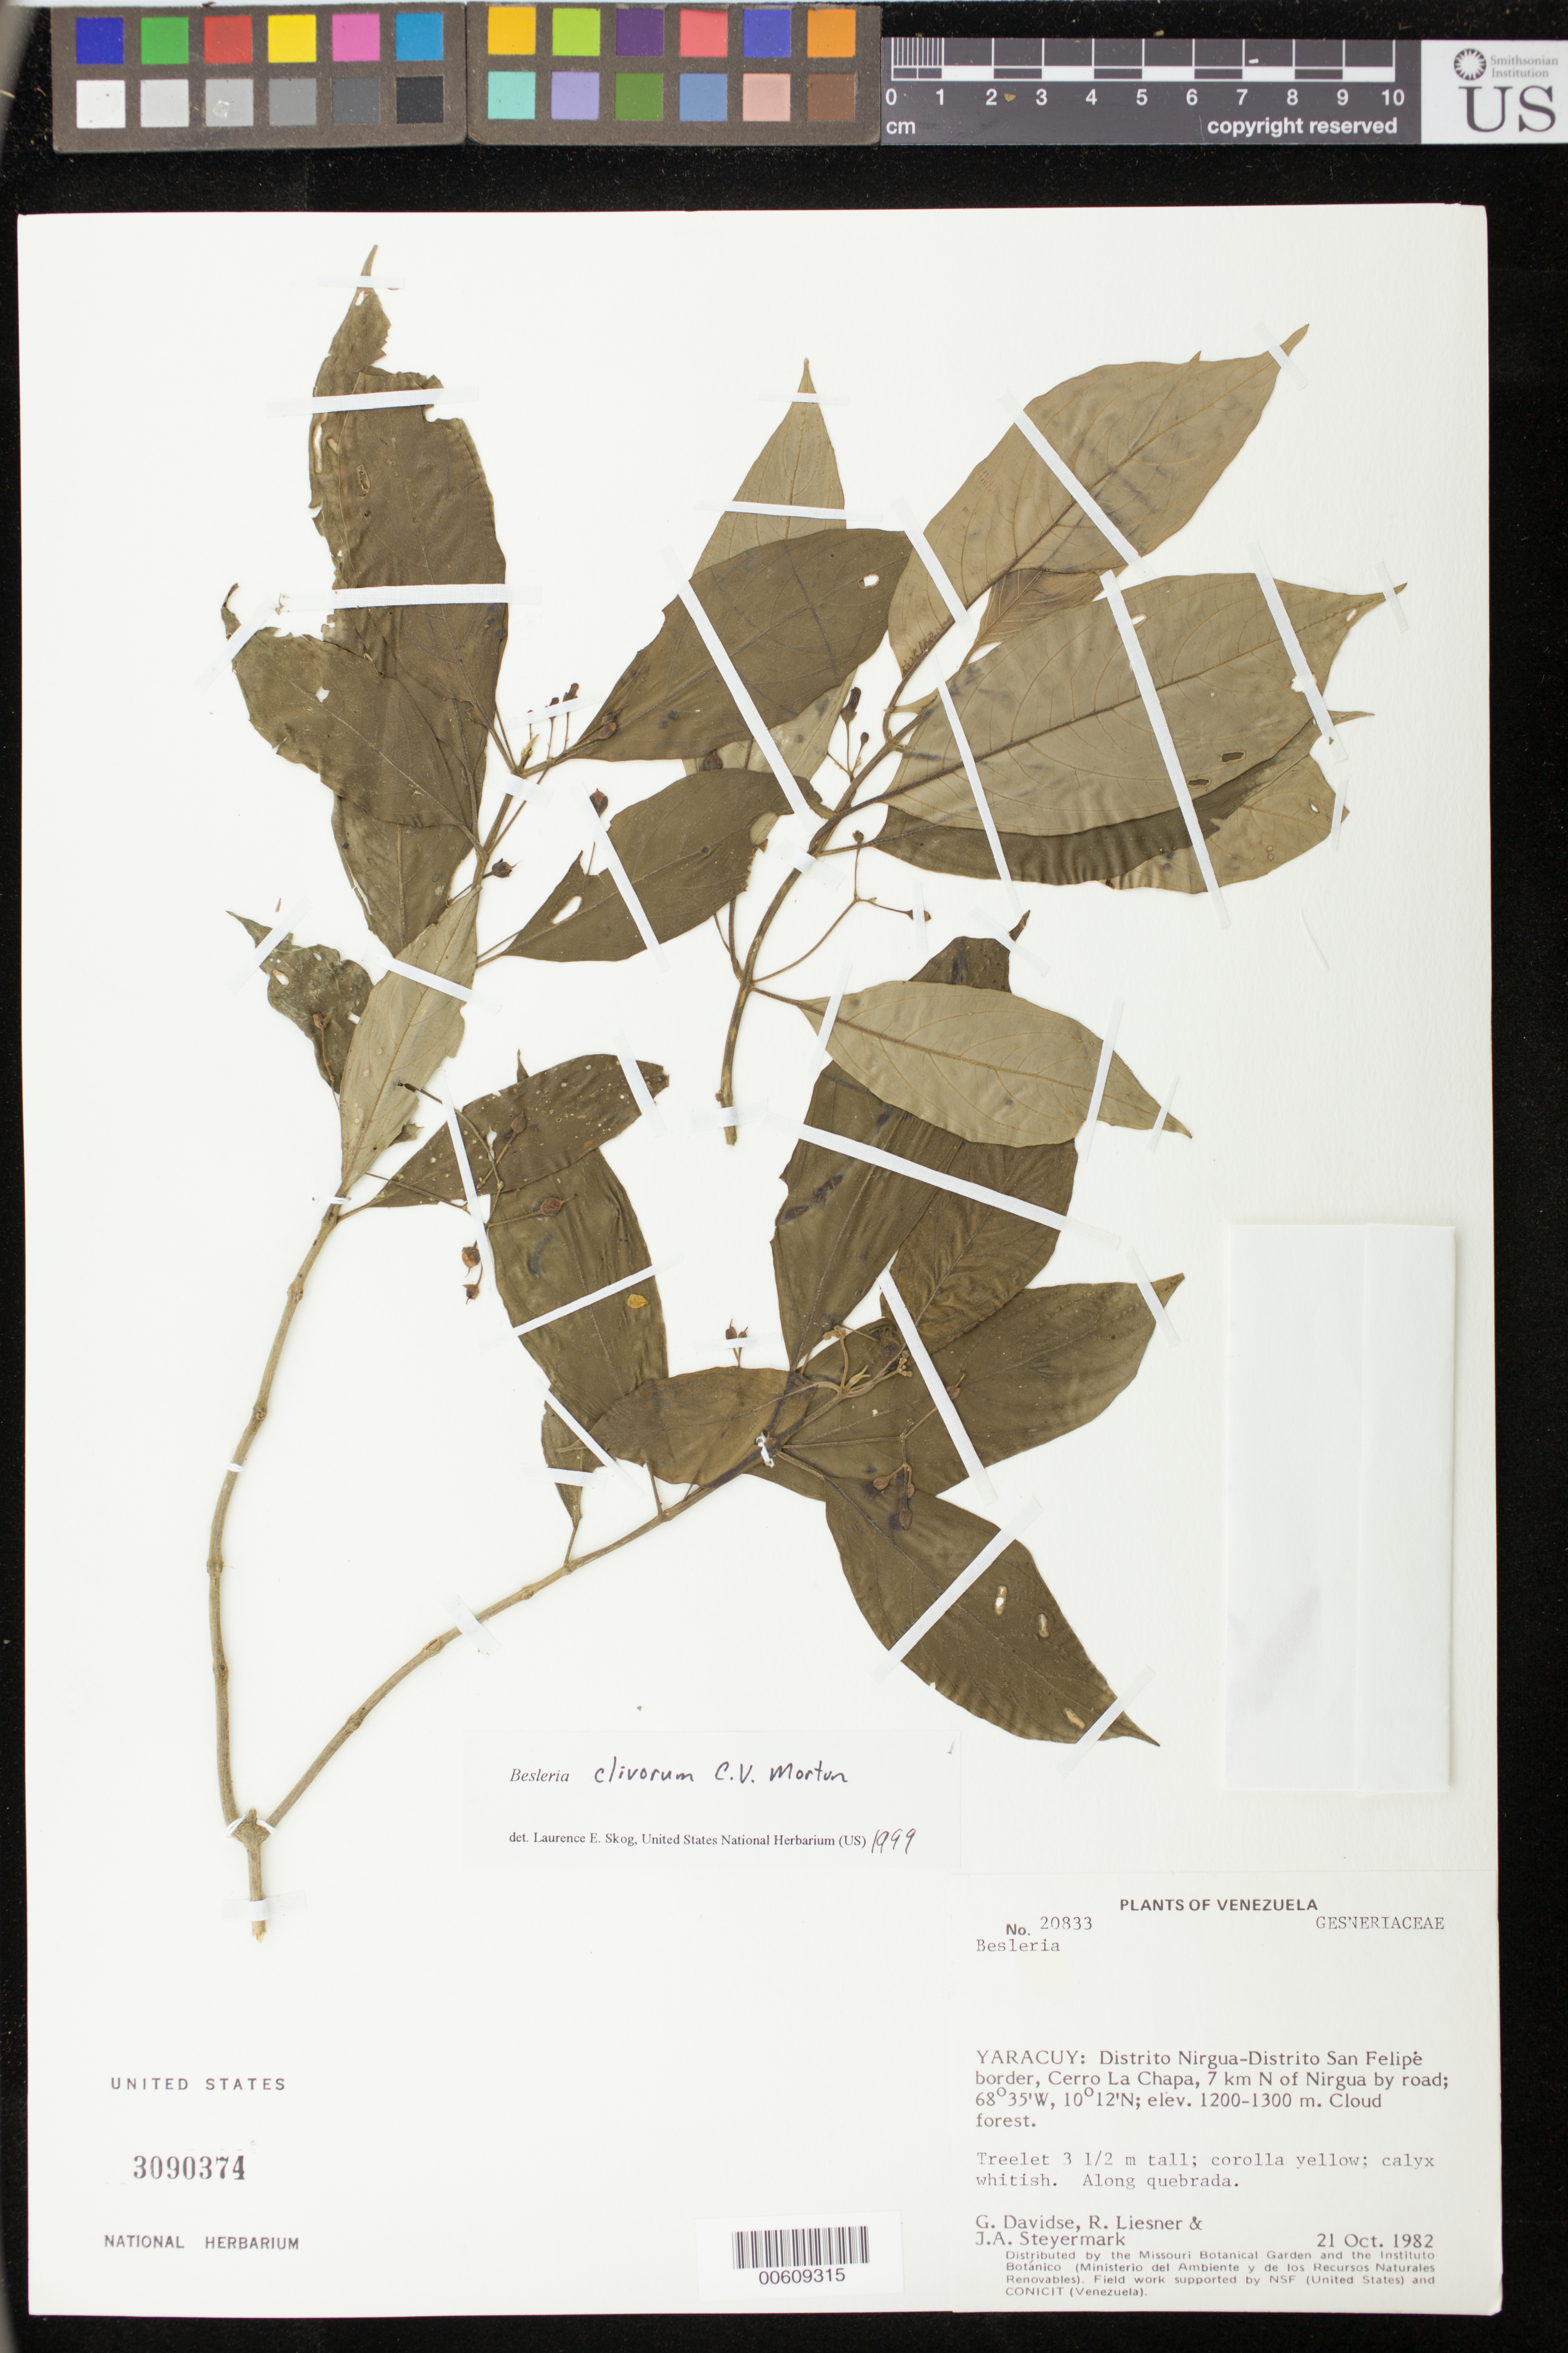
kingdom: Plantae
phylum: Tracheophyta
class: Magnoliopsida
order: Lamiales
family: Gesneriaceae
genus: Besleria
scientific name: Besleria clivorum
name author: C.V. Morton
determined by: Skog, Laurence E.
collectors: G. Davidse, R. L. Liesner & J. Steyermark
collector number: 20833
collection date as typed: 21 Oct 1982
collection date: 1982-10-21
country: Venezuela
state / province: Yaracuy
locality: Distrito Nirgua - Distrito San Felipé border, Cerro La Chapa, 7 km N of Nirgua by road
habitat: Cloud forest; along quebrada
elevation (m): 1200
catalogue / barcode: US 3090374